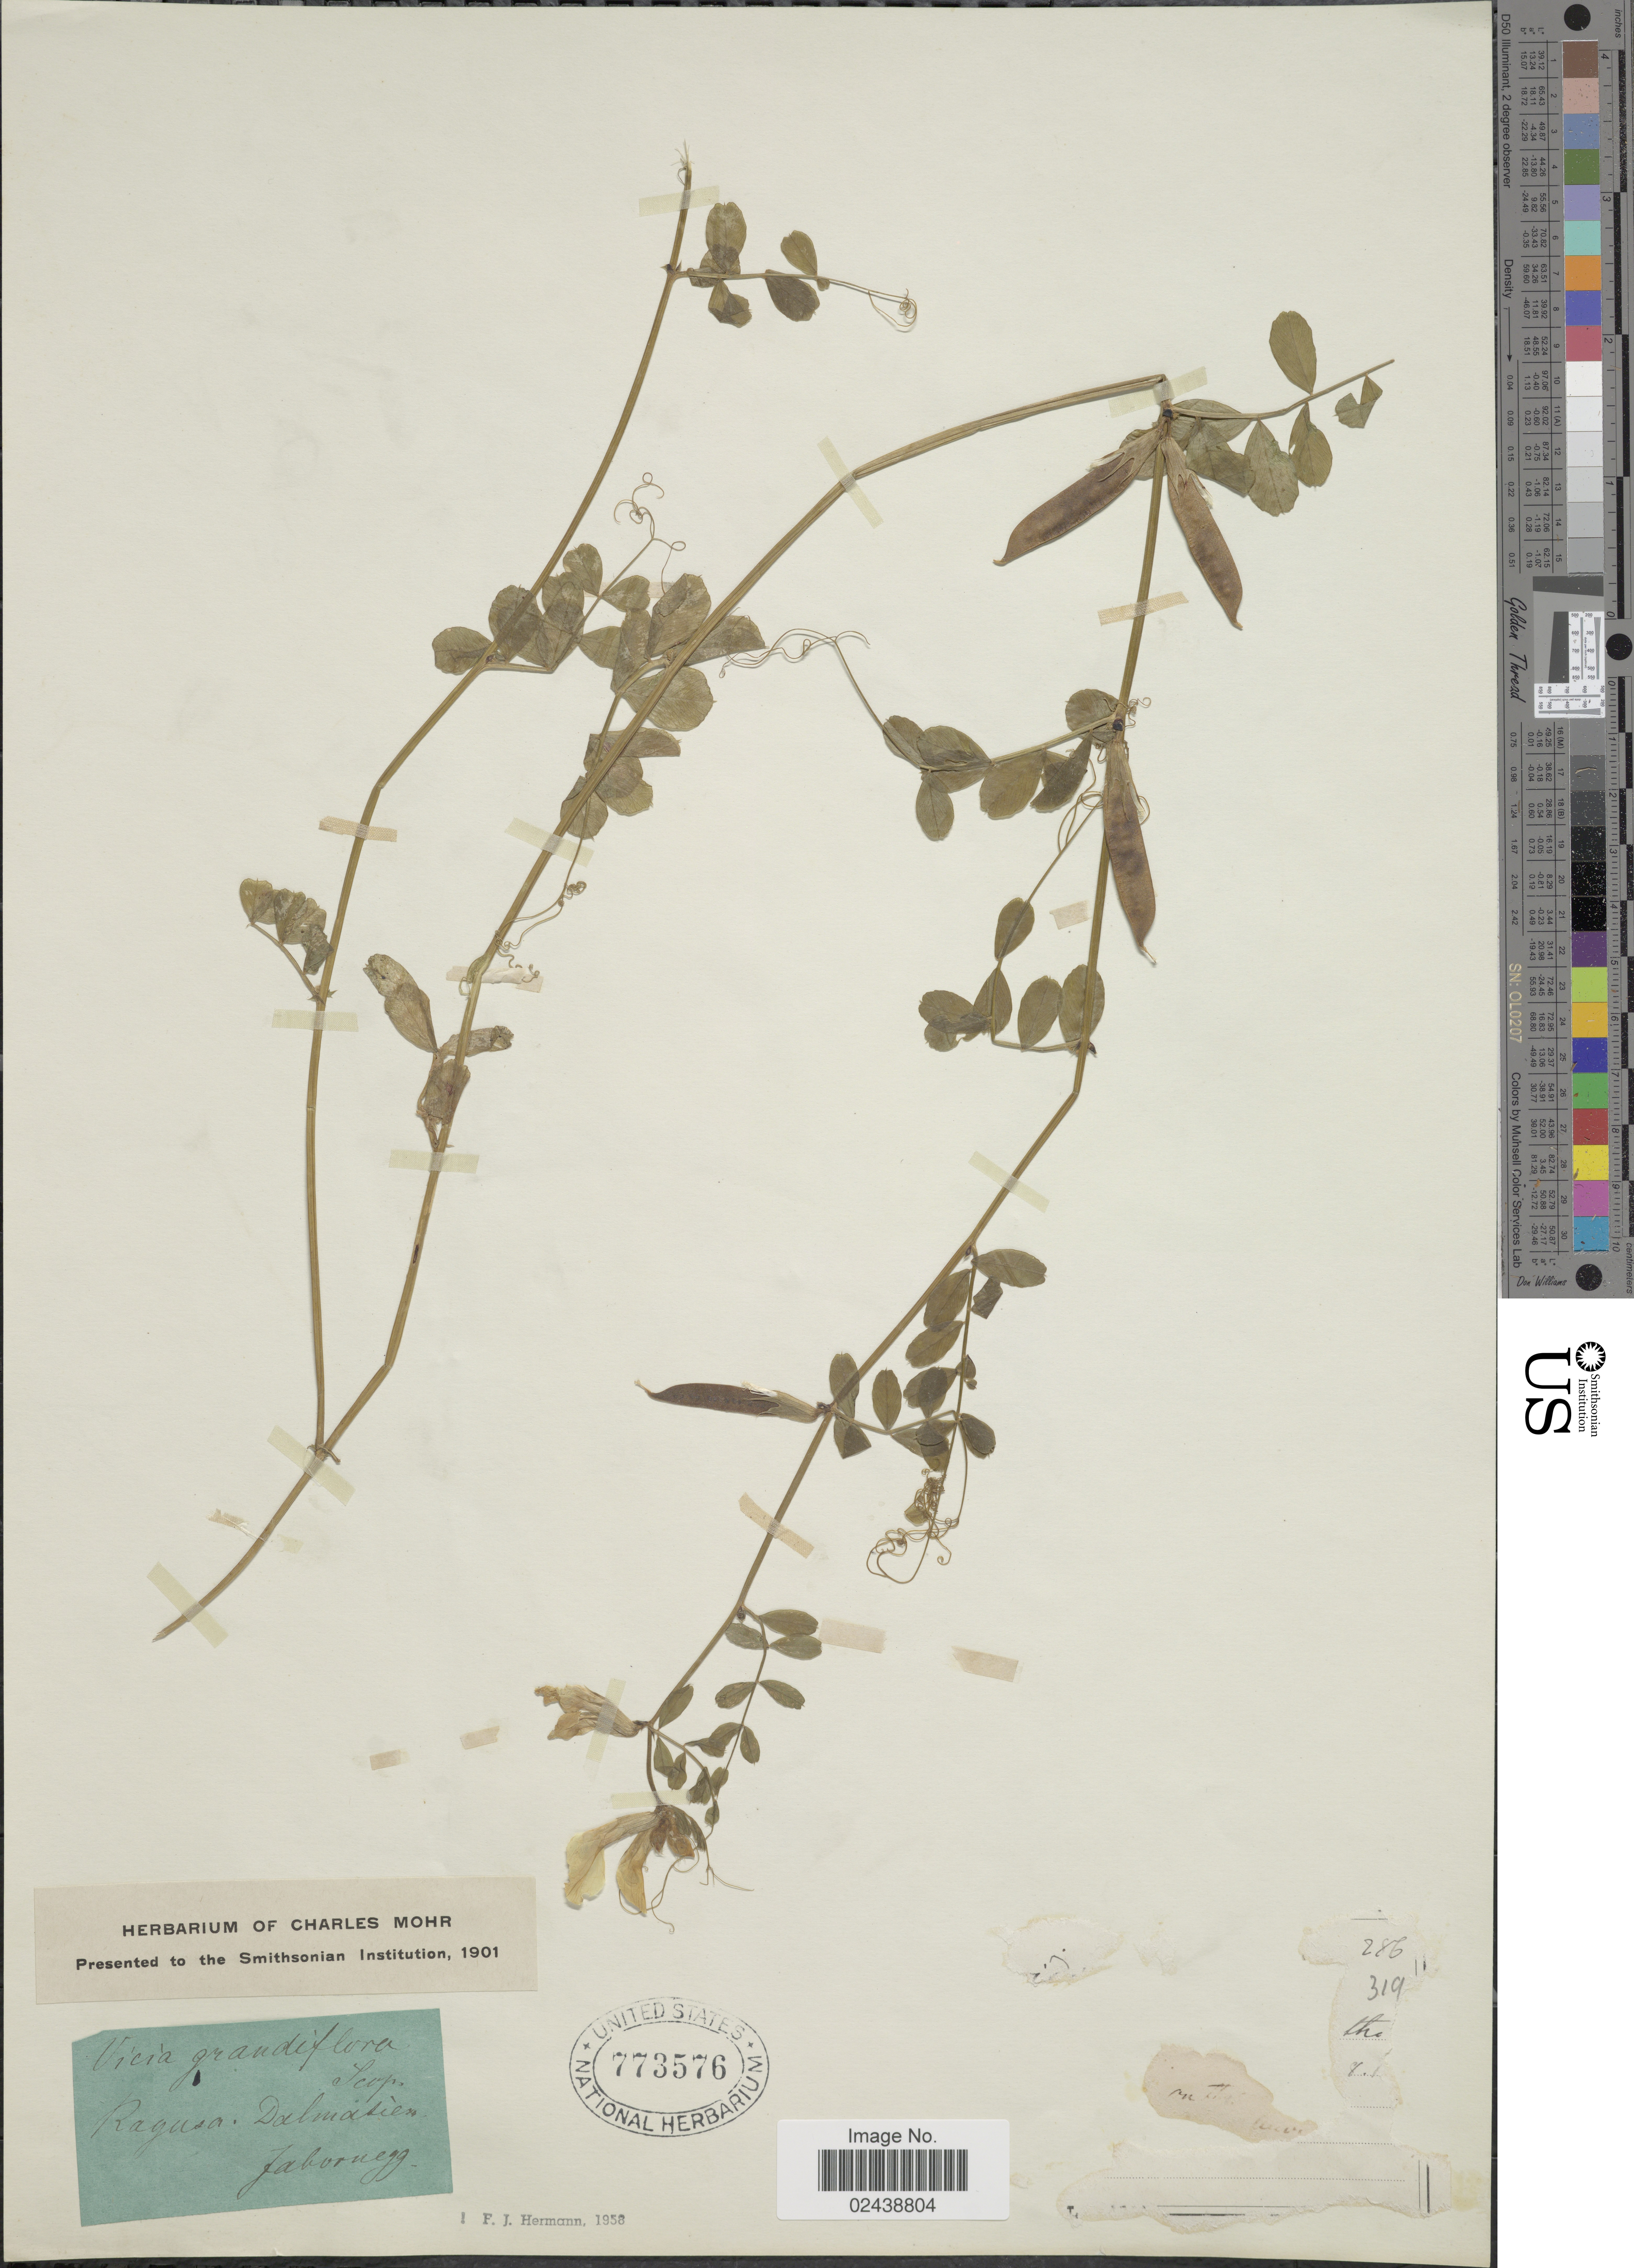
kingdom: Plantae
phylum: Tracheophyta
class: Magnoliopsida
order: Fabales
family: Fabaceae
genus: Vicia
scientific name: Vicia grandiflora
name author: Scop.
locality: Ragusa. Dalmatien. Jabornegg [interpreted]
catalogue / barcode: US 773576